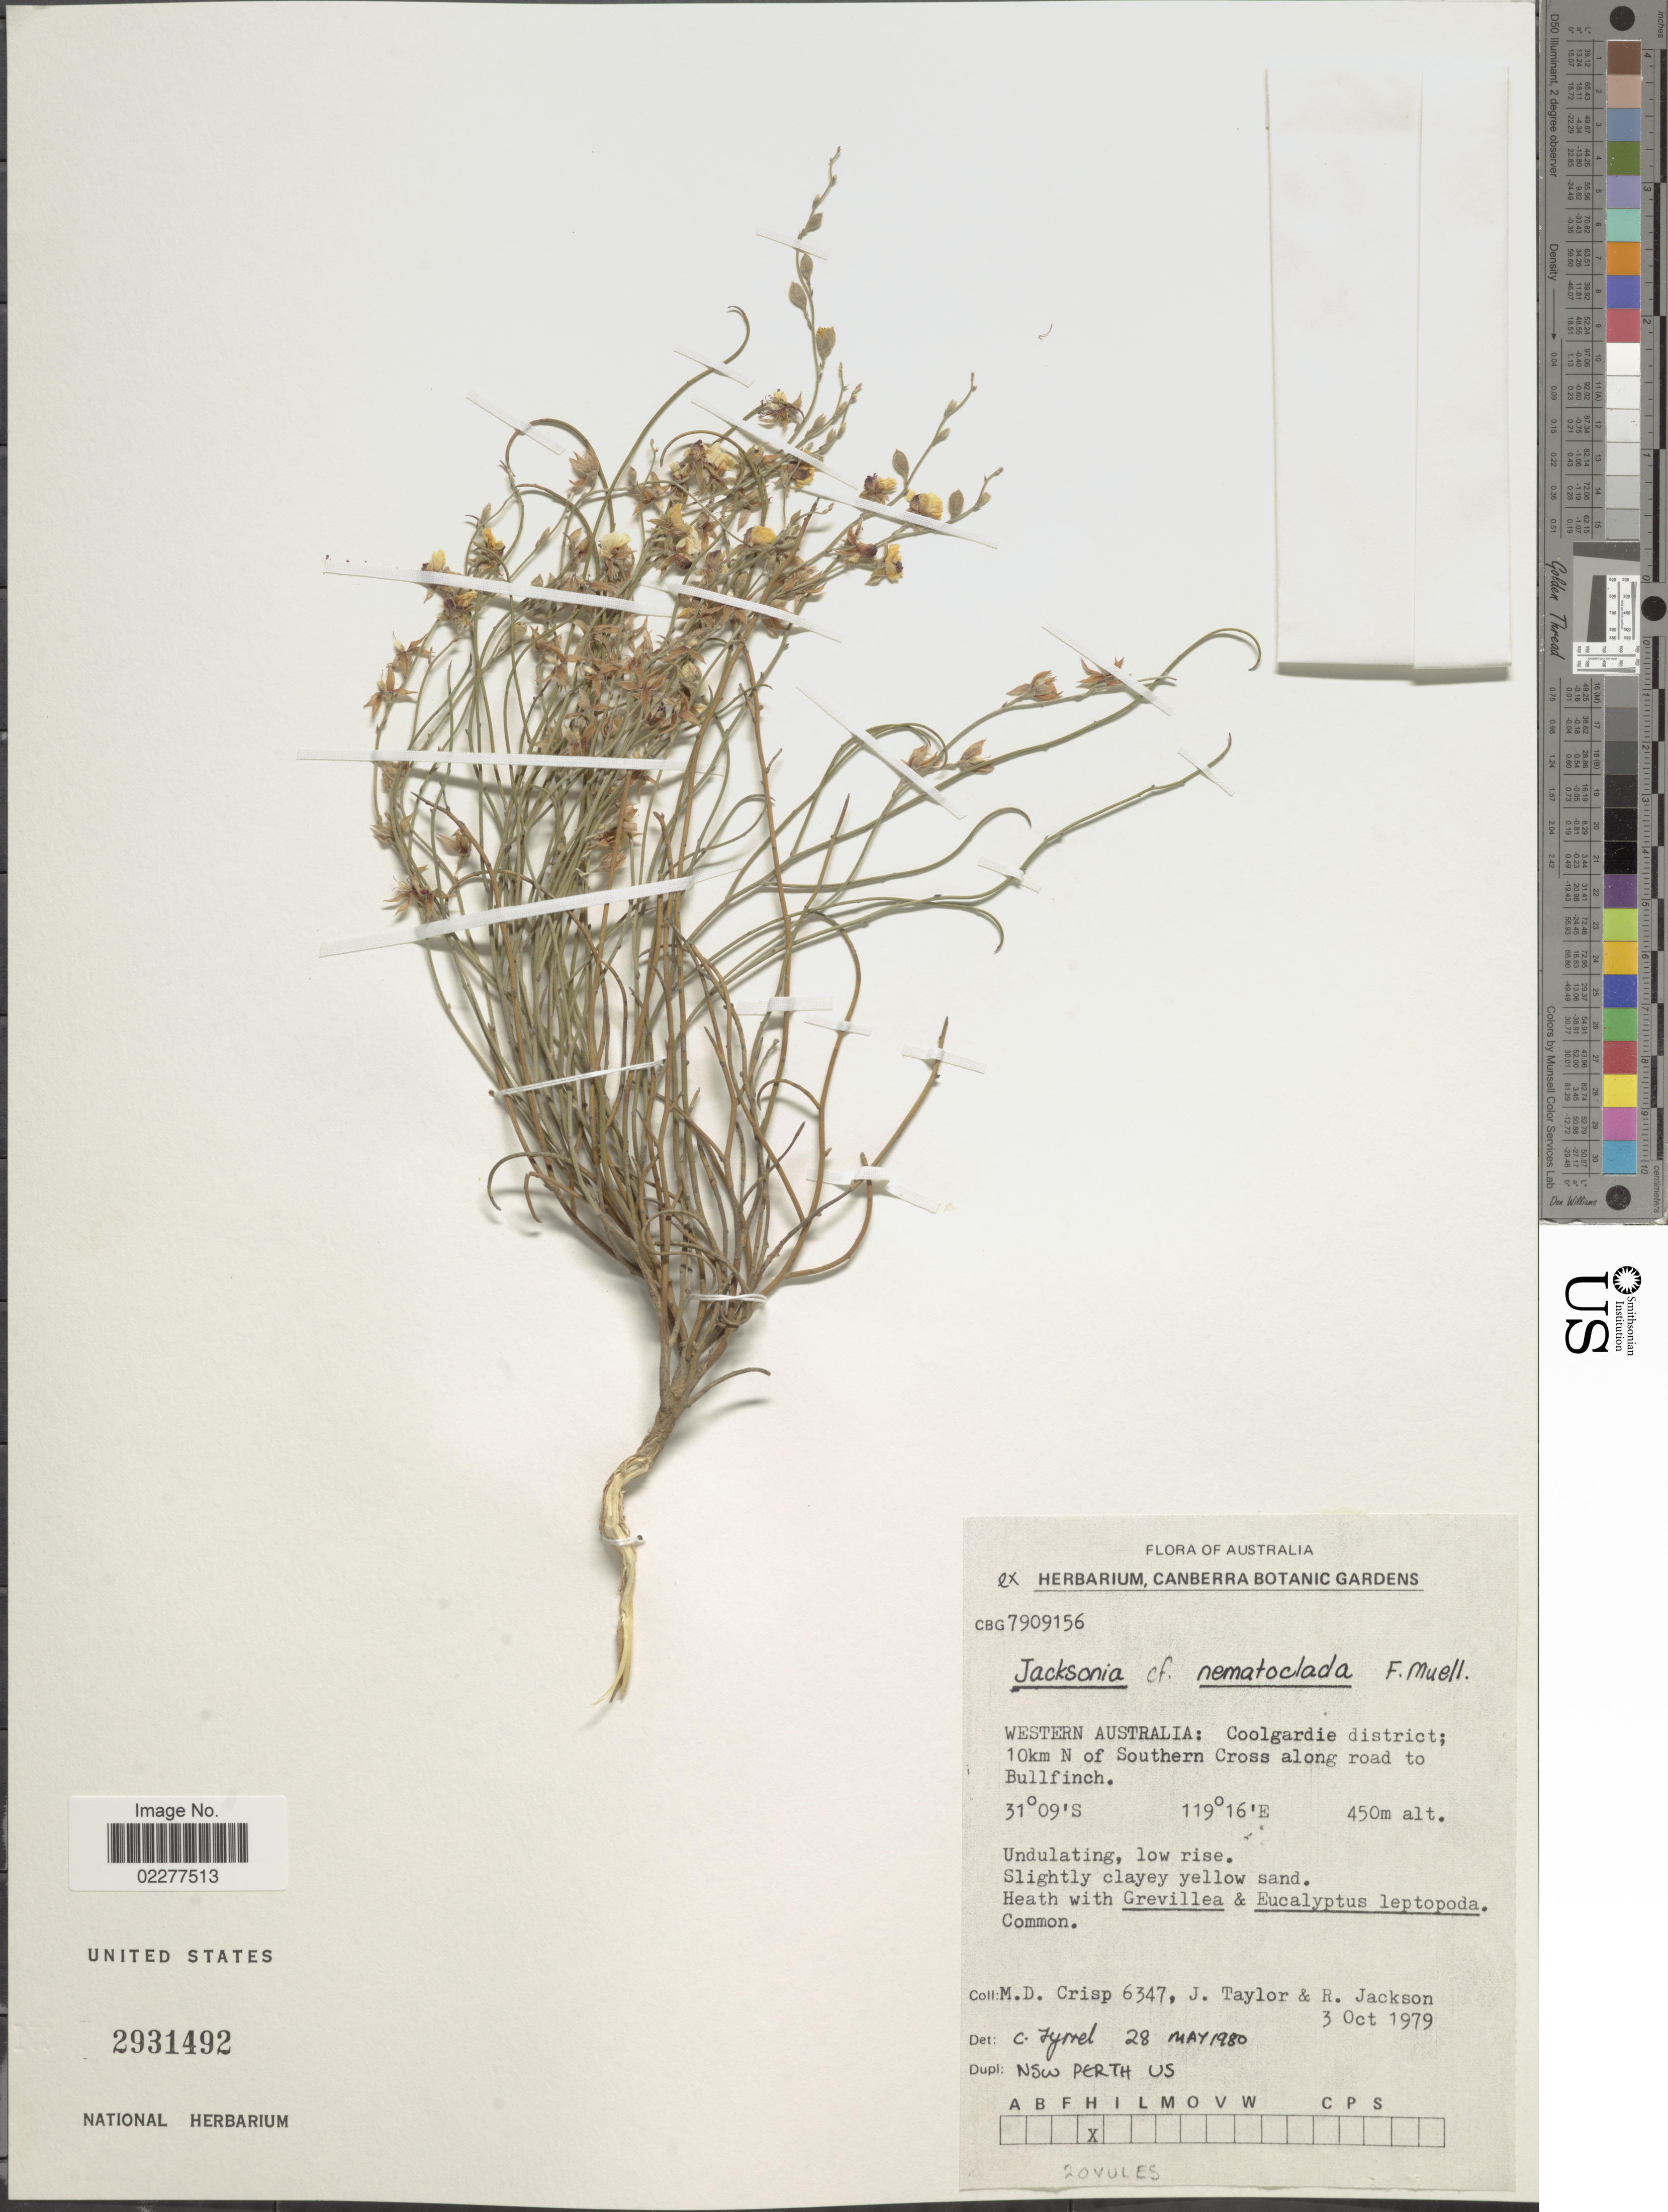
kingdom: Plantae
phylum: Tracheophyta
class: Magnoliopsida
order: Fabales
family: Fabaceae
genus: Jacksonia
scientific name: Jacksonia nematoclada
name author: F. Muell.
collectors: M. Crisp, J. Taylor & R. Jackson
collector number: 6347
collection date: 1979-10-03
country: Australia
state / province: Western Australia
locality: Coolgardie district; 10km N of Southern Cross along road to Bullfinch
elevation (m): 450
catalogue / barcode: US 2931492